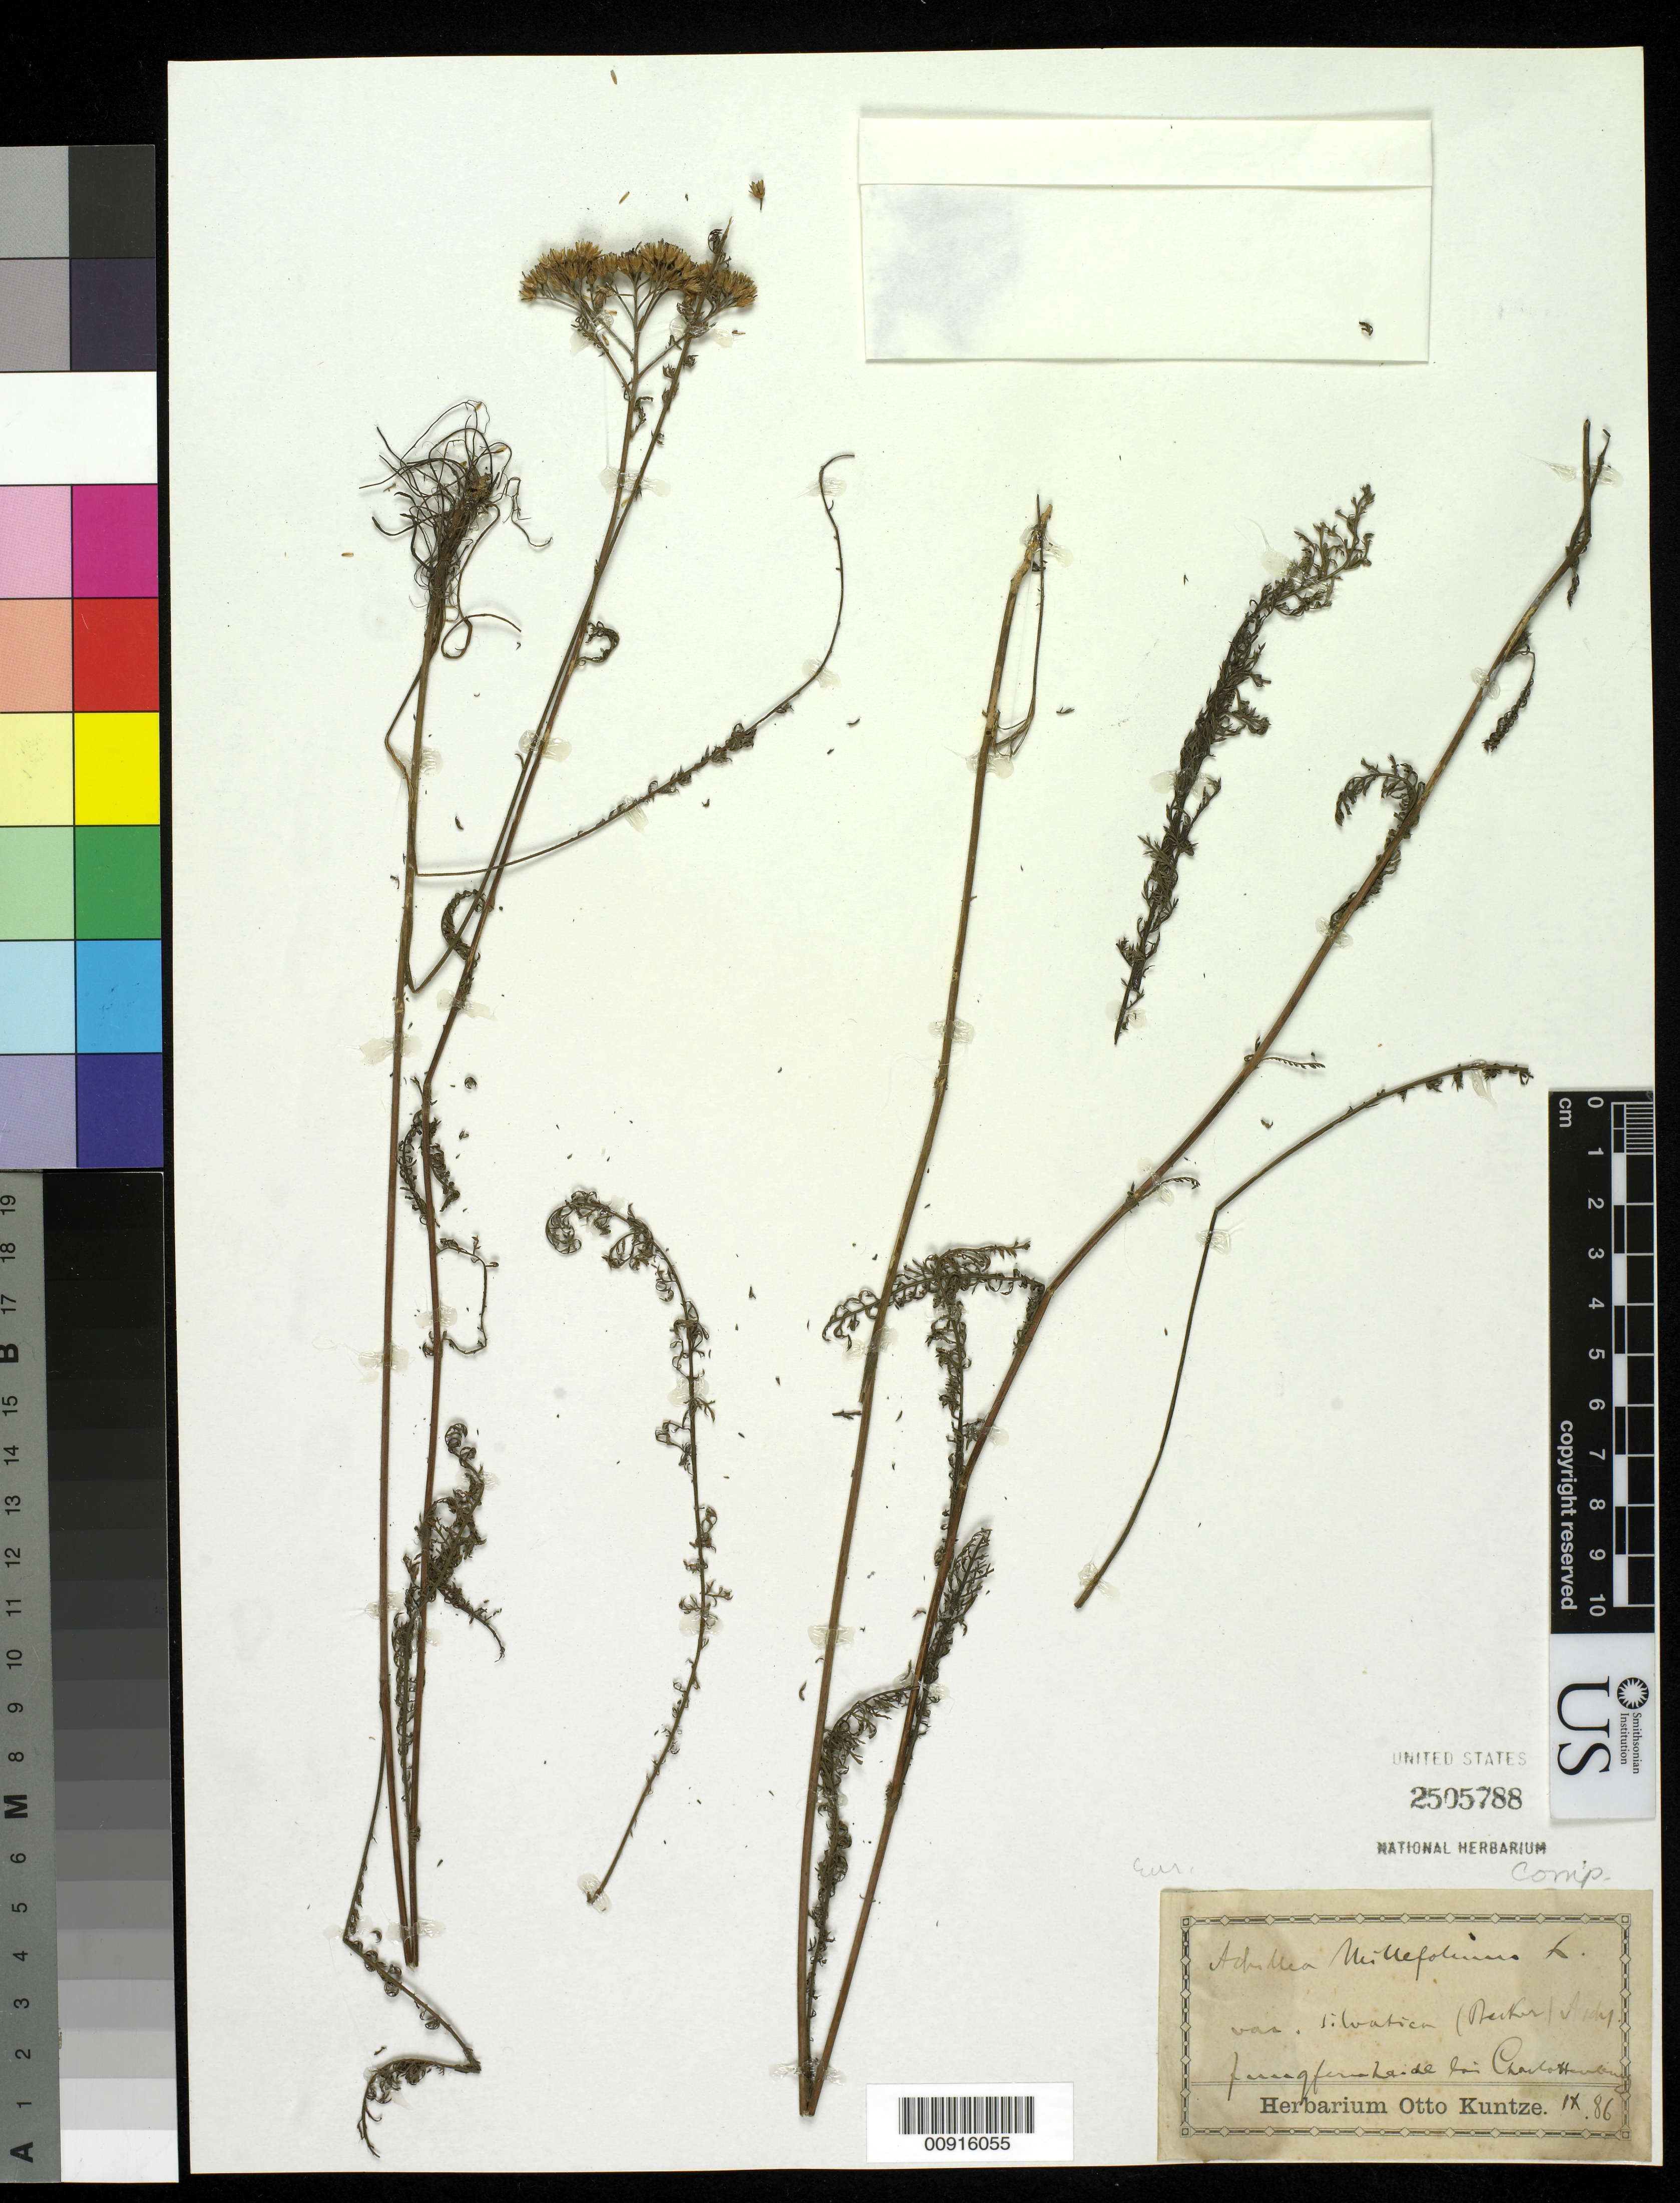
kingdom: Plantae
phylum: Tracheophyta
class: Magnoliopsida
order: Asterales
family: Asteraceae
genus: Achillea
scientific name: Achillea millefolium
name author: L.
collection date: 1886-10-01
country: Germany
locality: Charlottenburg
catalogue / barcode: US 2505788